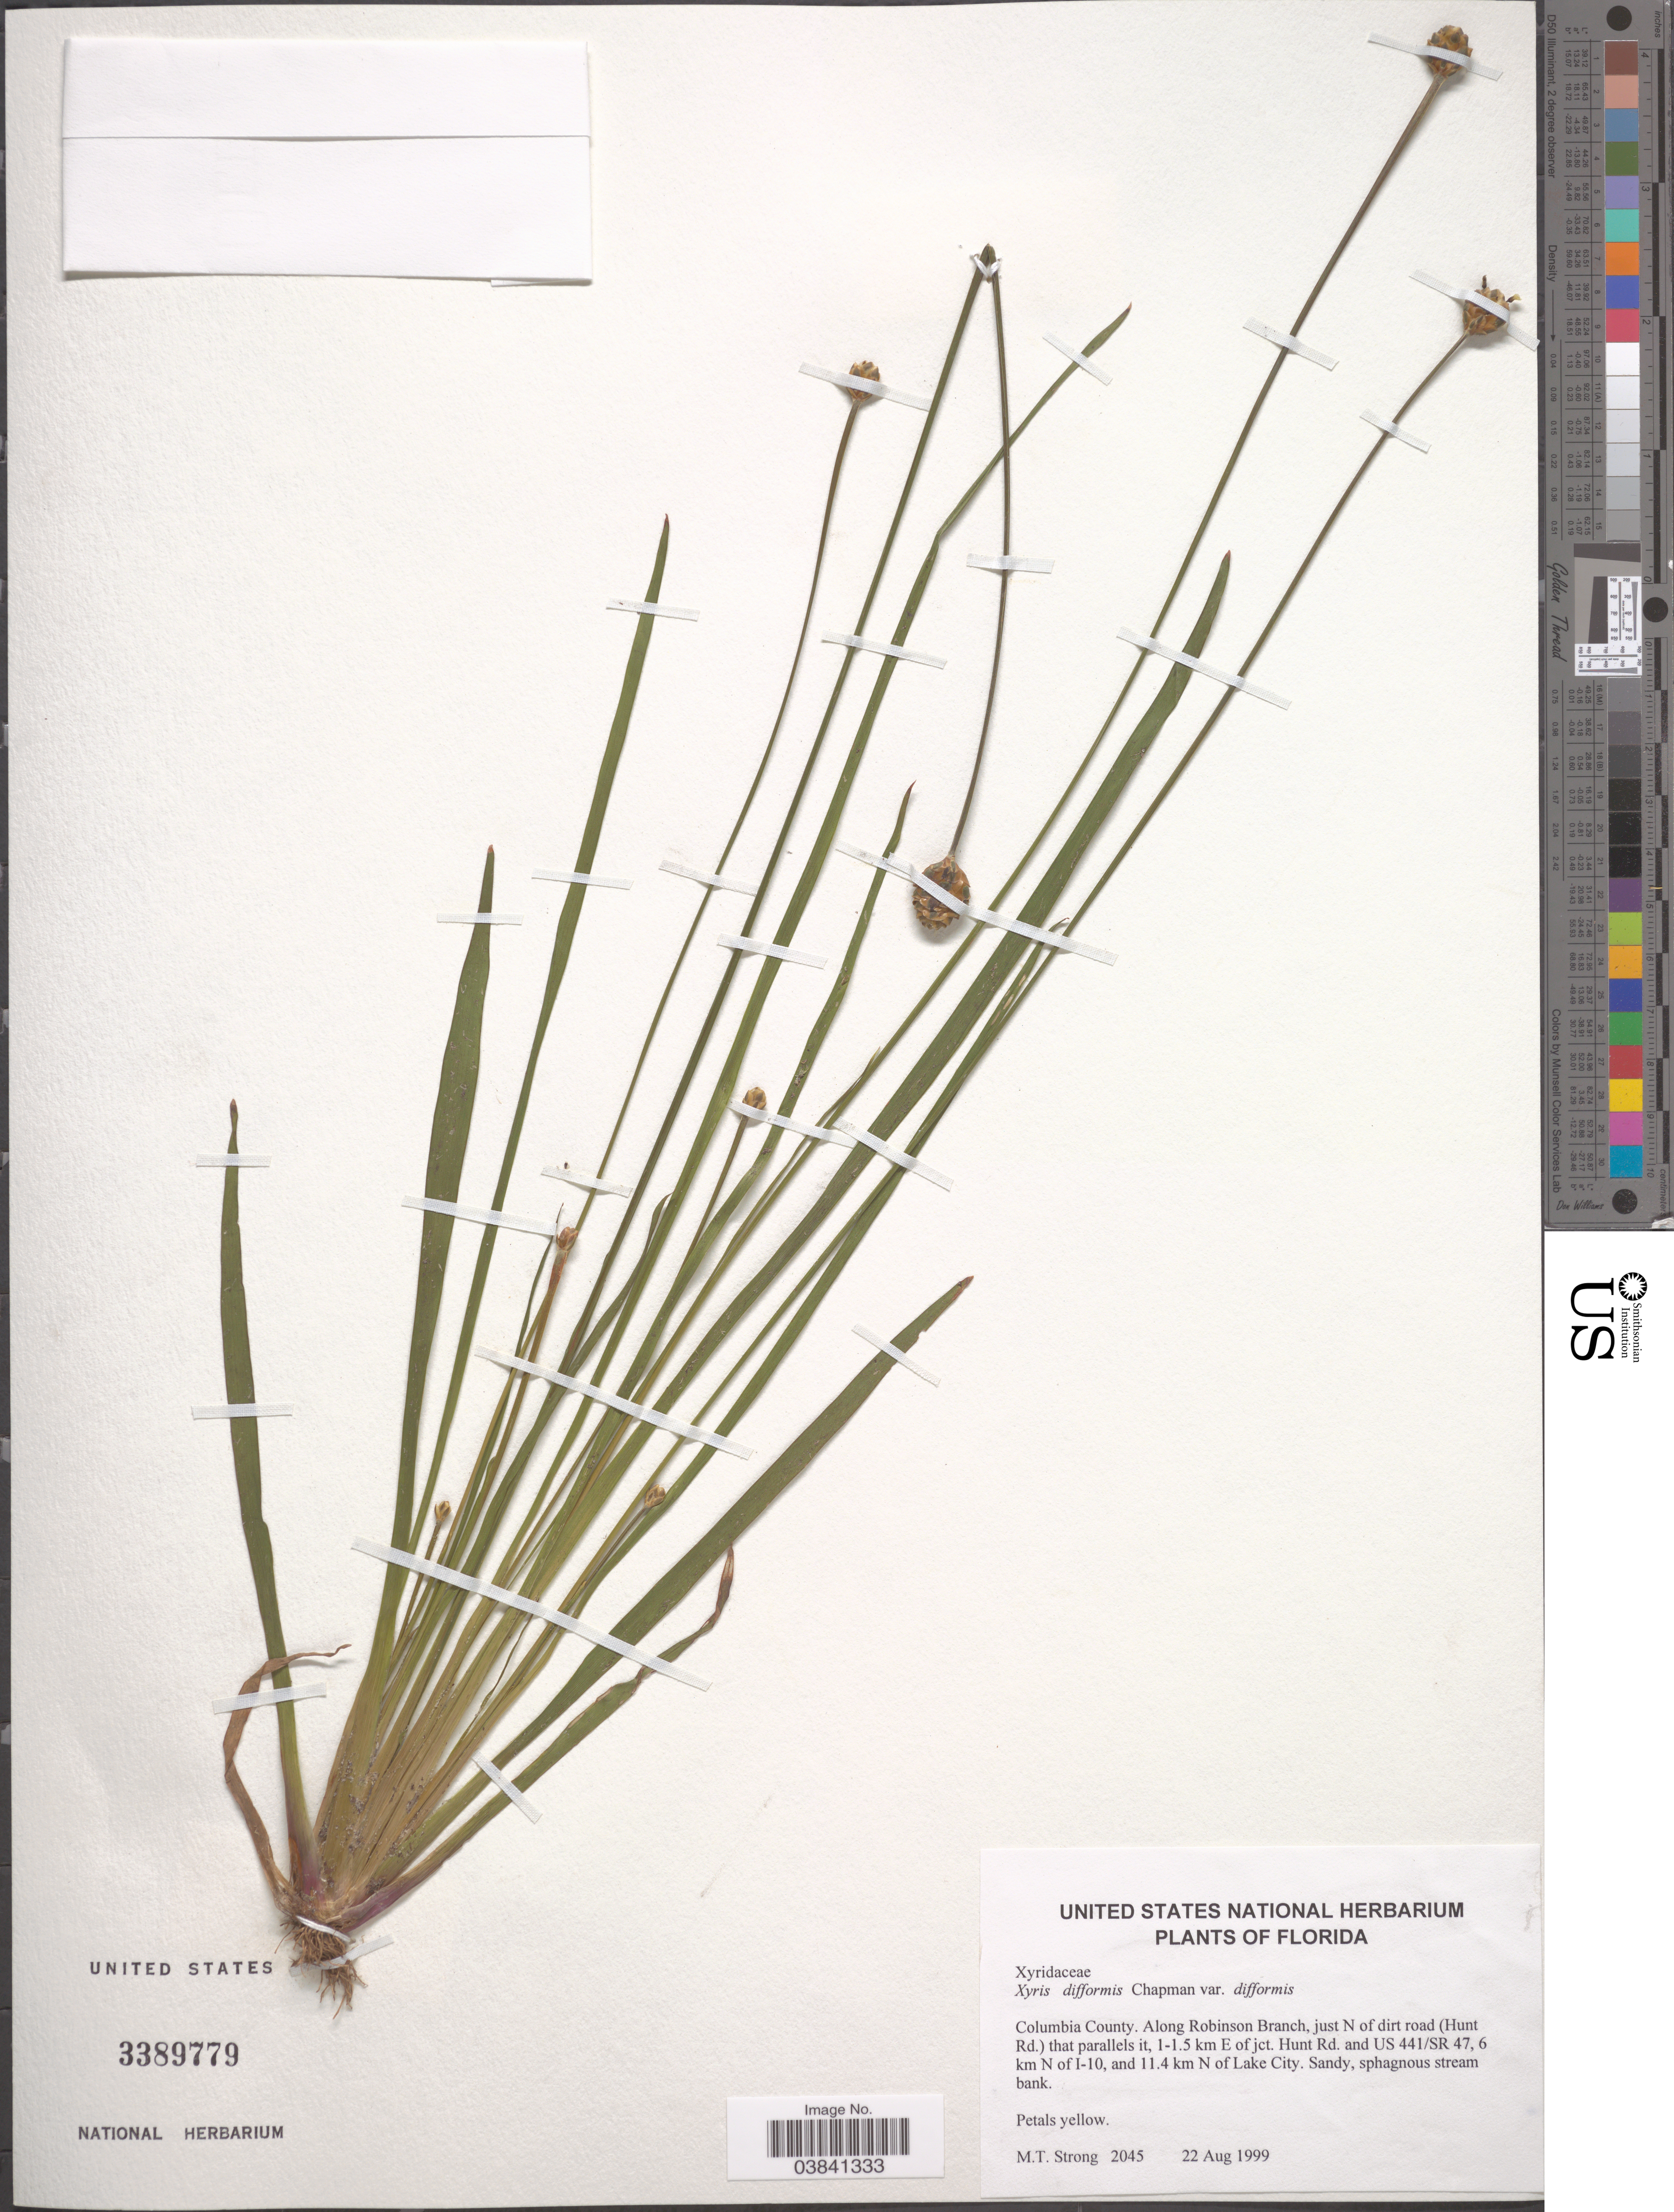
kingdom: Plantae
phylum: Tracheophyta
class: Liliopsida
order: Poales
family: Xyridaceae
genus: Xyris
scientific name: Xyris difformis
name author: Chapm.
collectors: M. T. Strong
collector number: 2045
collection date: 1999-08-22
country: United States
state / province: Florida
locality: Columbia County. Along Robinson Branch, just N of dirt road (Hunt Rd.) that parallels it, 1-1.5 km E of jct. Hunt Rd. and US 441/SR 47,6 km N of 1-10, and 11.4 km N of Lake City.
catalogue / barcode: US 3389779